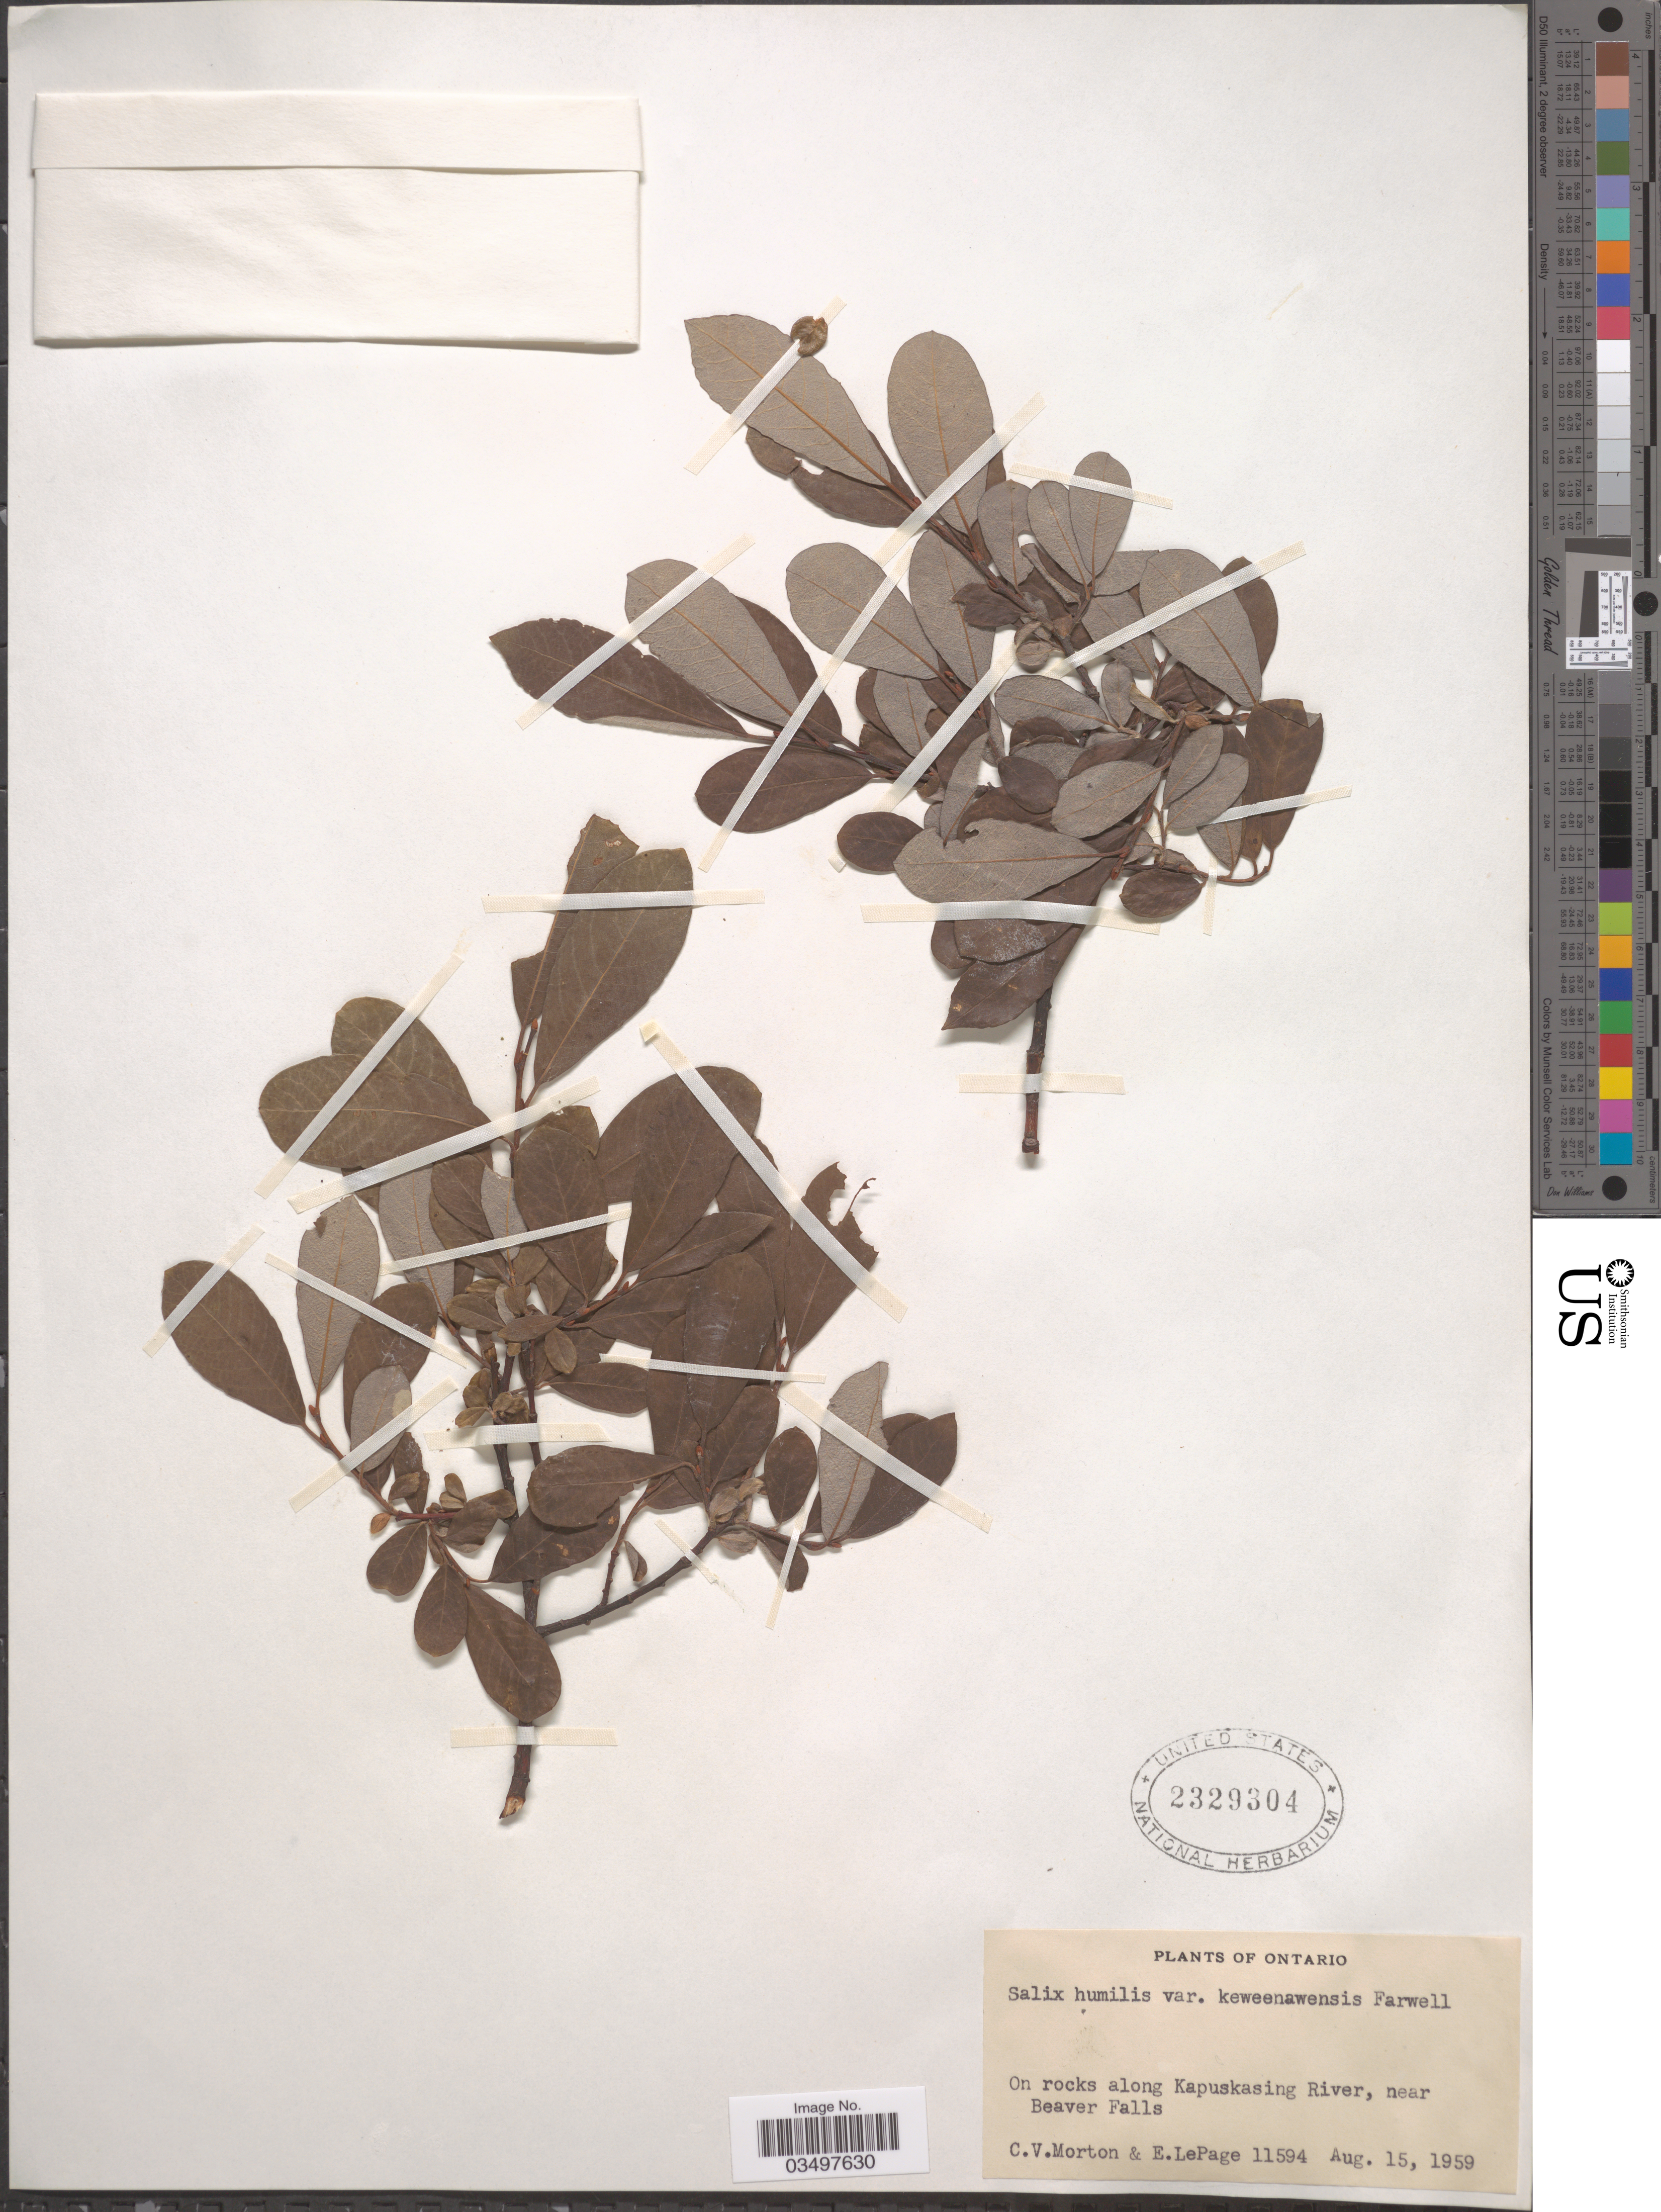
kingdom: Plantae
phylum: Tracheophyta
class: Magnoliopsida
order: Malpighiales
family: Salicaceae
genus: Salix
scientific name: Salix humilis var. keweenawensis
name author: Farw.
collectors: C. V. Morton & E. Lepage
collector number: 11594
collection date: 1959-08-15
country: Canada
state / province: Ontario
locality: On rocks along Kapuskasing River, near Beaver Falls.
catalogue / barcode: US 2329304